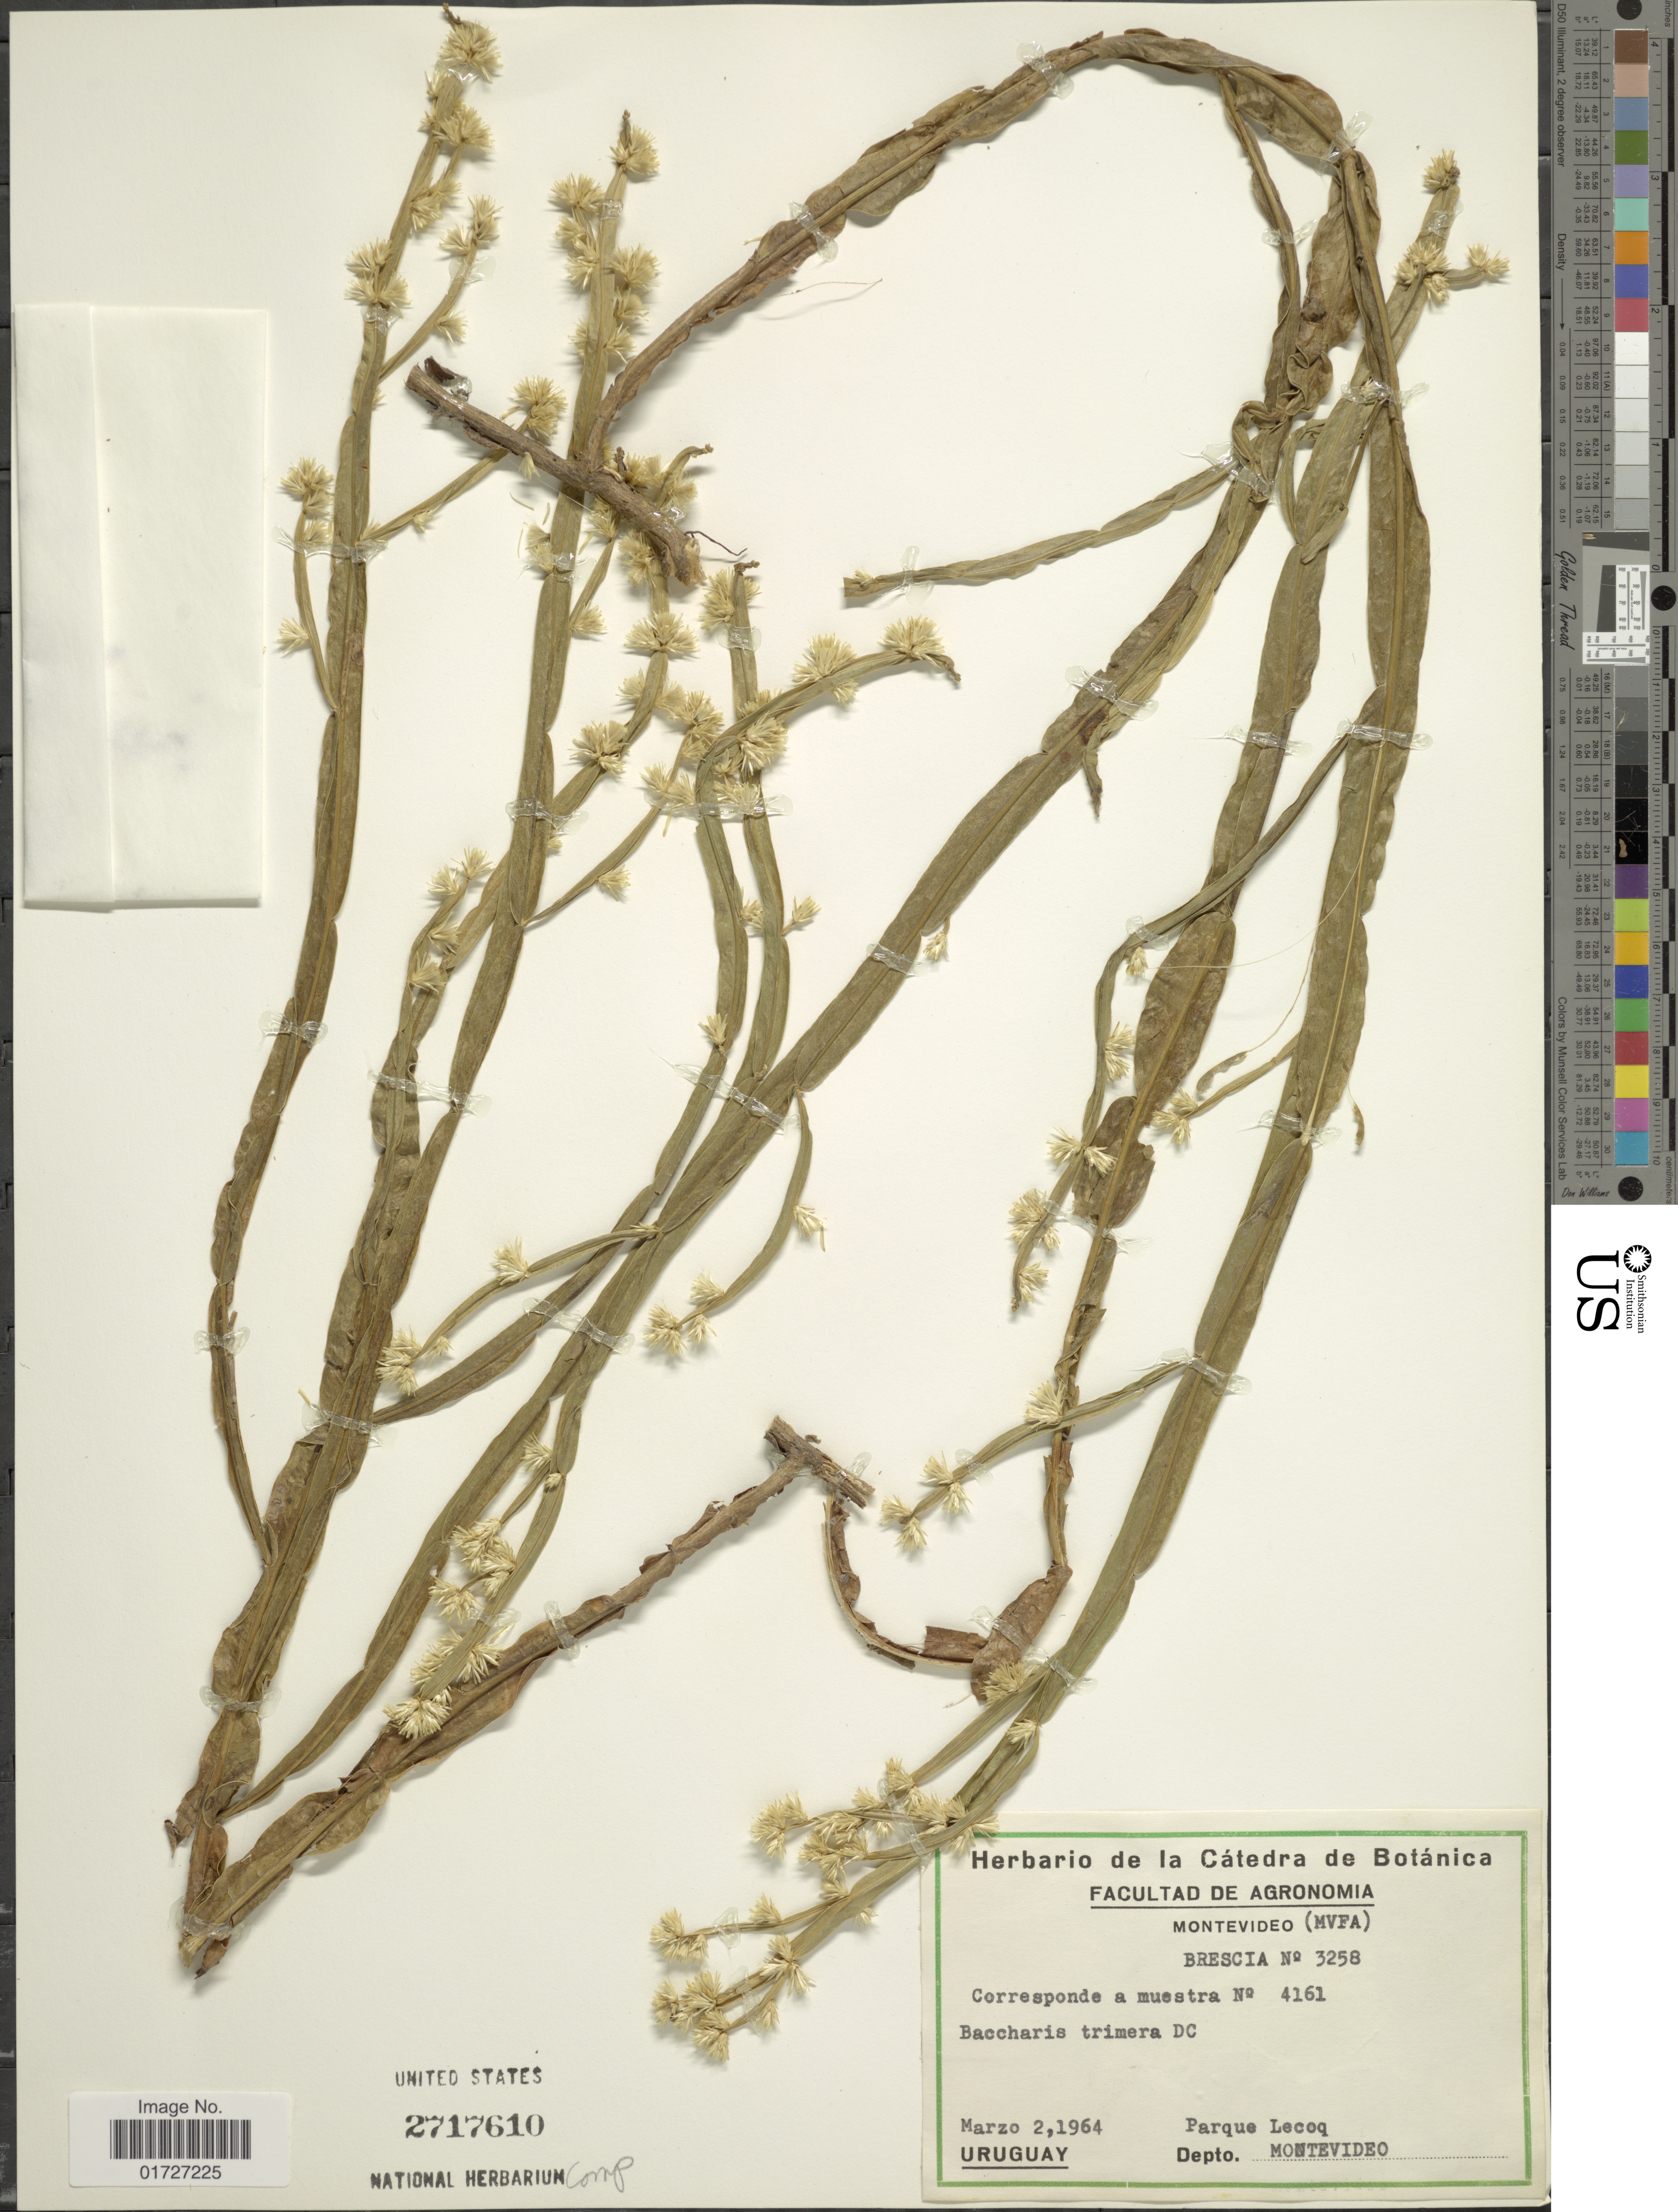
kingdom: Plantae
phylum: Tracheophyta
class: Magnoliopsida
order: Asterales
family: Asteraceae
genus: Baccharis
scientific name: Baccharis trimera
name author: (Less.) DC.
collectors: -. Brescia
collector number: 3258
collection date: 1964-03-02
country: Uruguay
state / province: Montevideo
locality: Parque Lecoq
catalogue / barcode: US 2717610